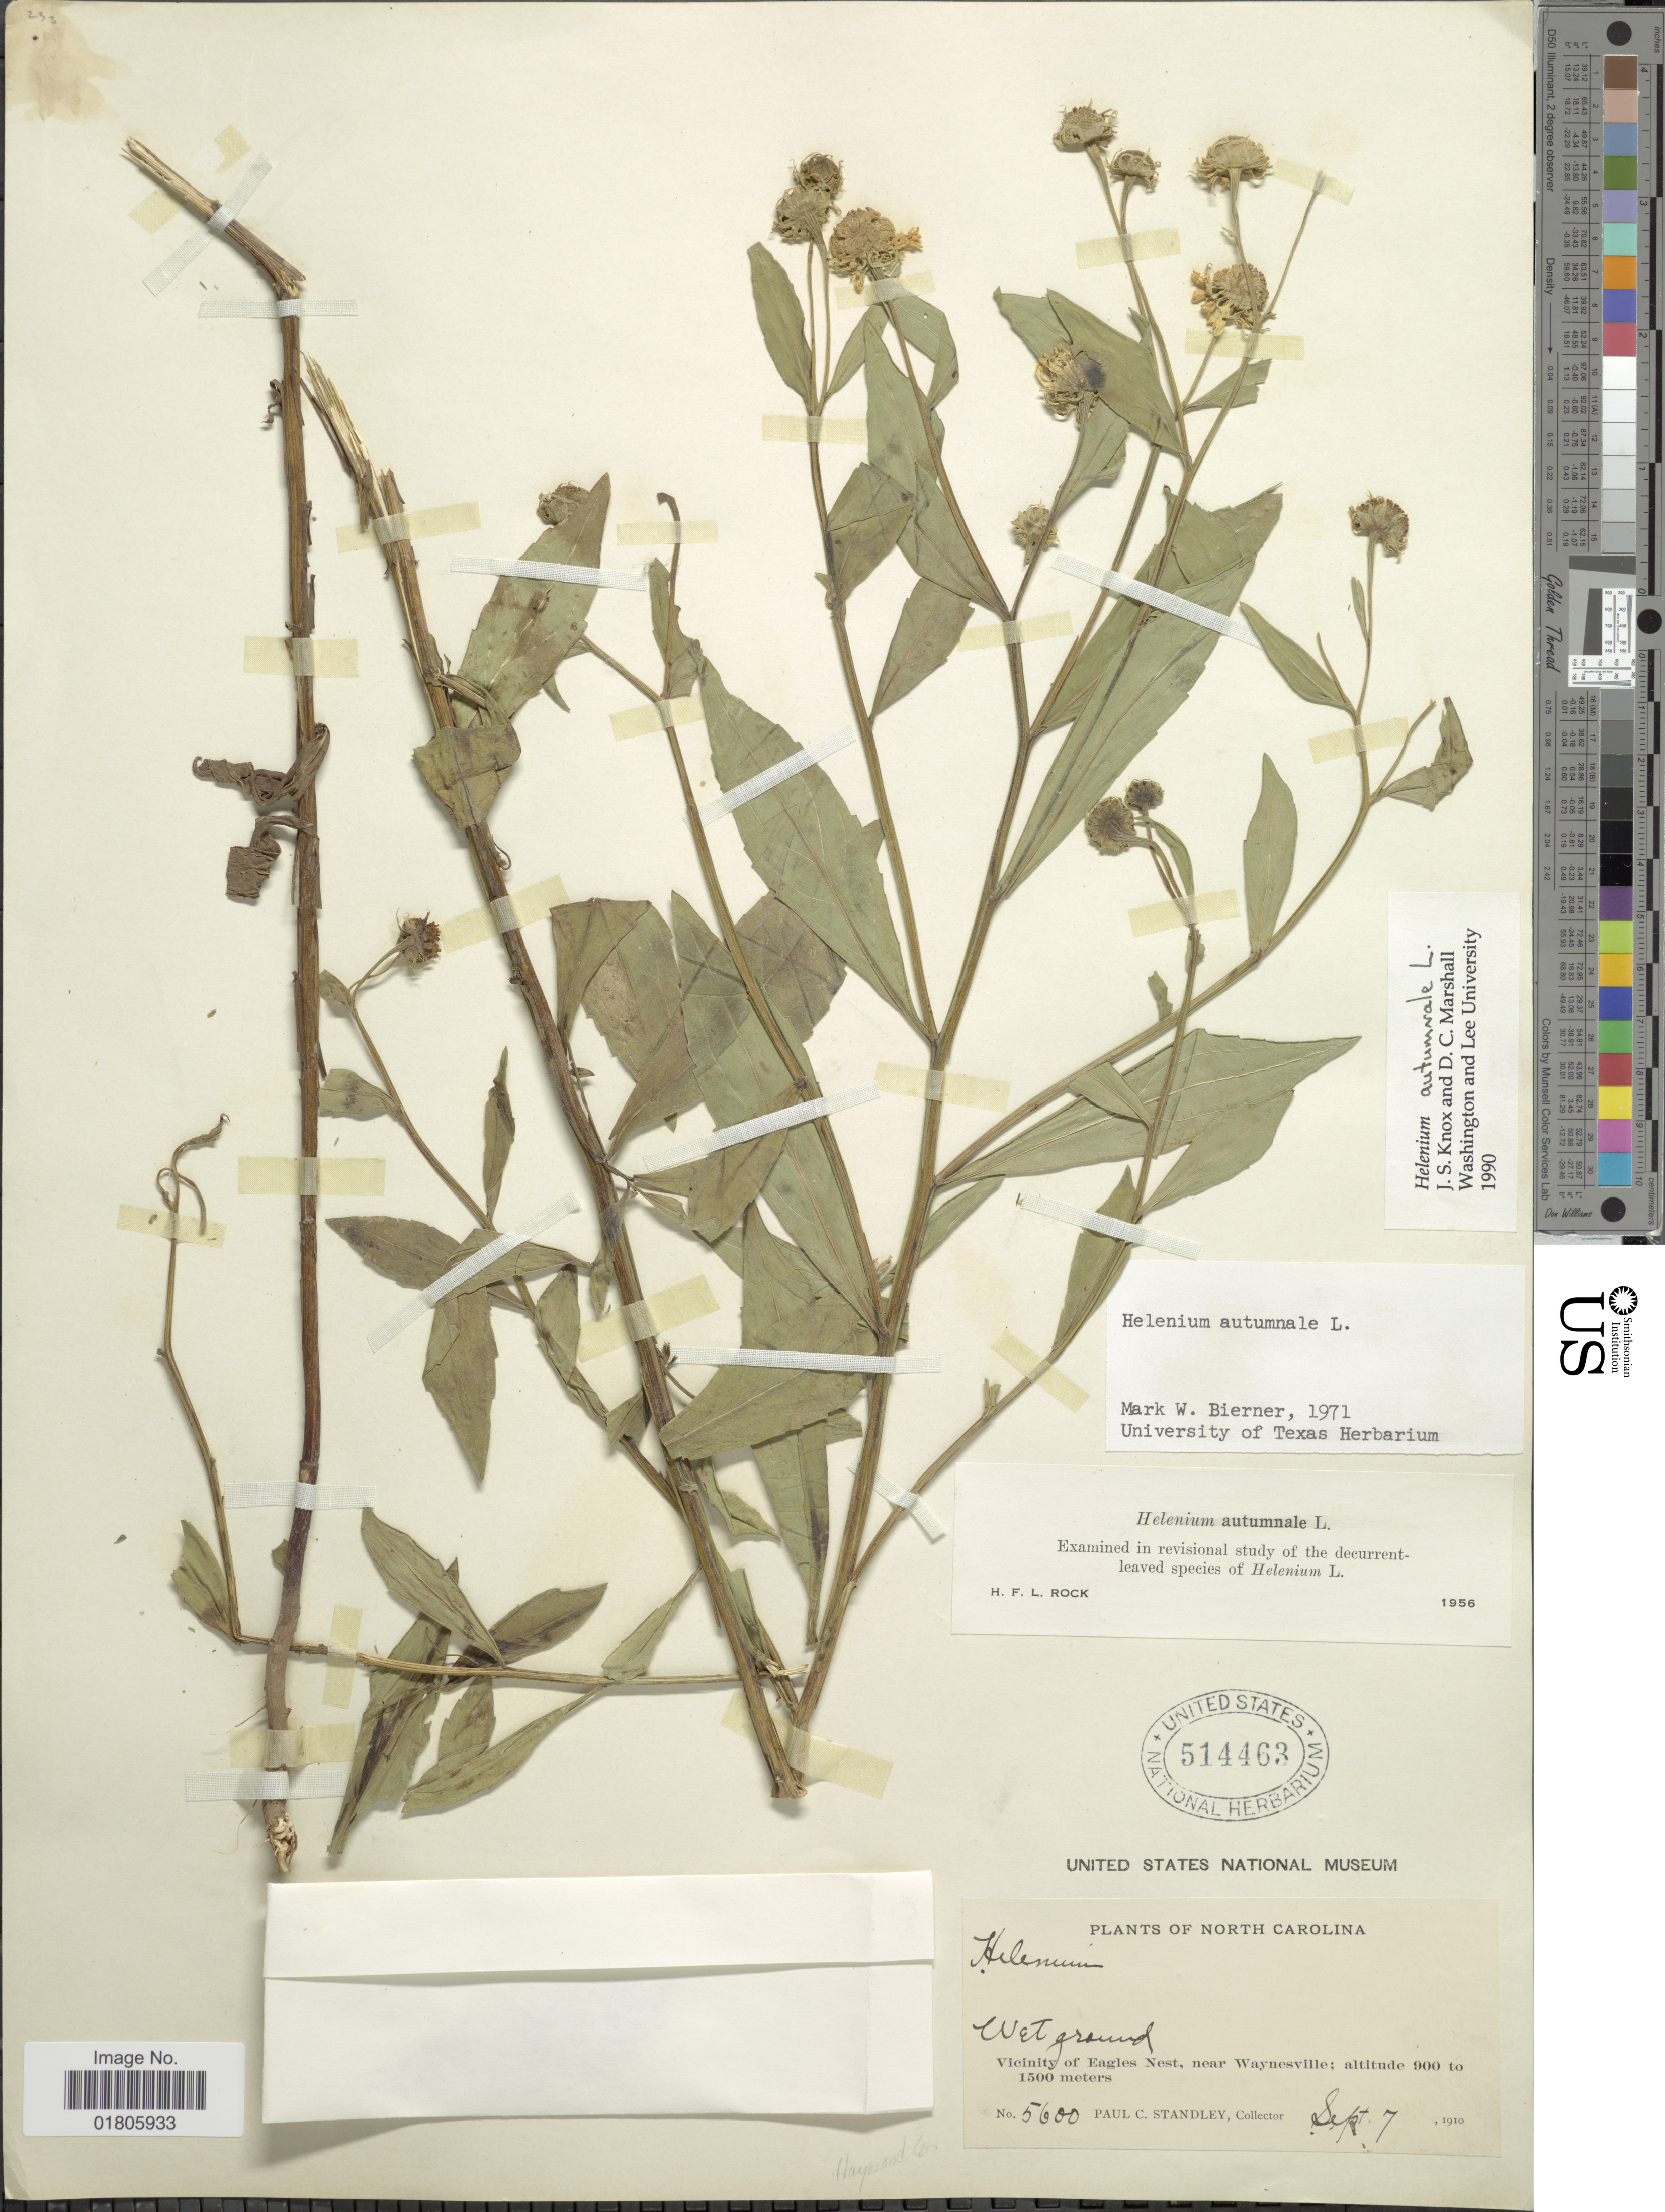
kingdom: Plantae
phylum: Tracheophyta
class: Magnoliopsida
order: Asterales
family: Asteraceae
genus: Helenium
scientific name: Helenium autumnale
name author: L.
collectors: P. C. Standley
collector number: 5600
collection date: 1910-09-07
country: United States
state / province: North Carolina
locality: Vicinity of Eagles Nest, near Waynesville, Haywood Co.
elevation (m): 900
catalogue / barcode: US 514463